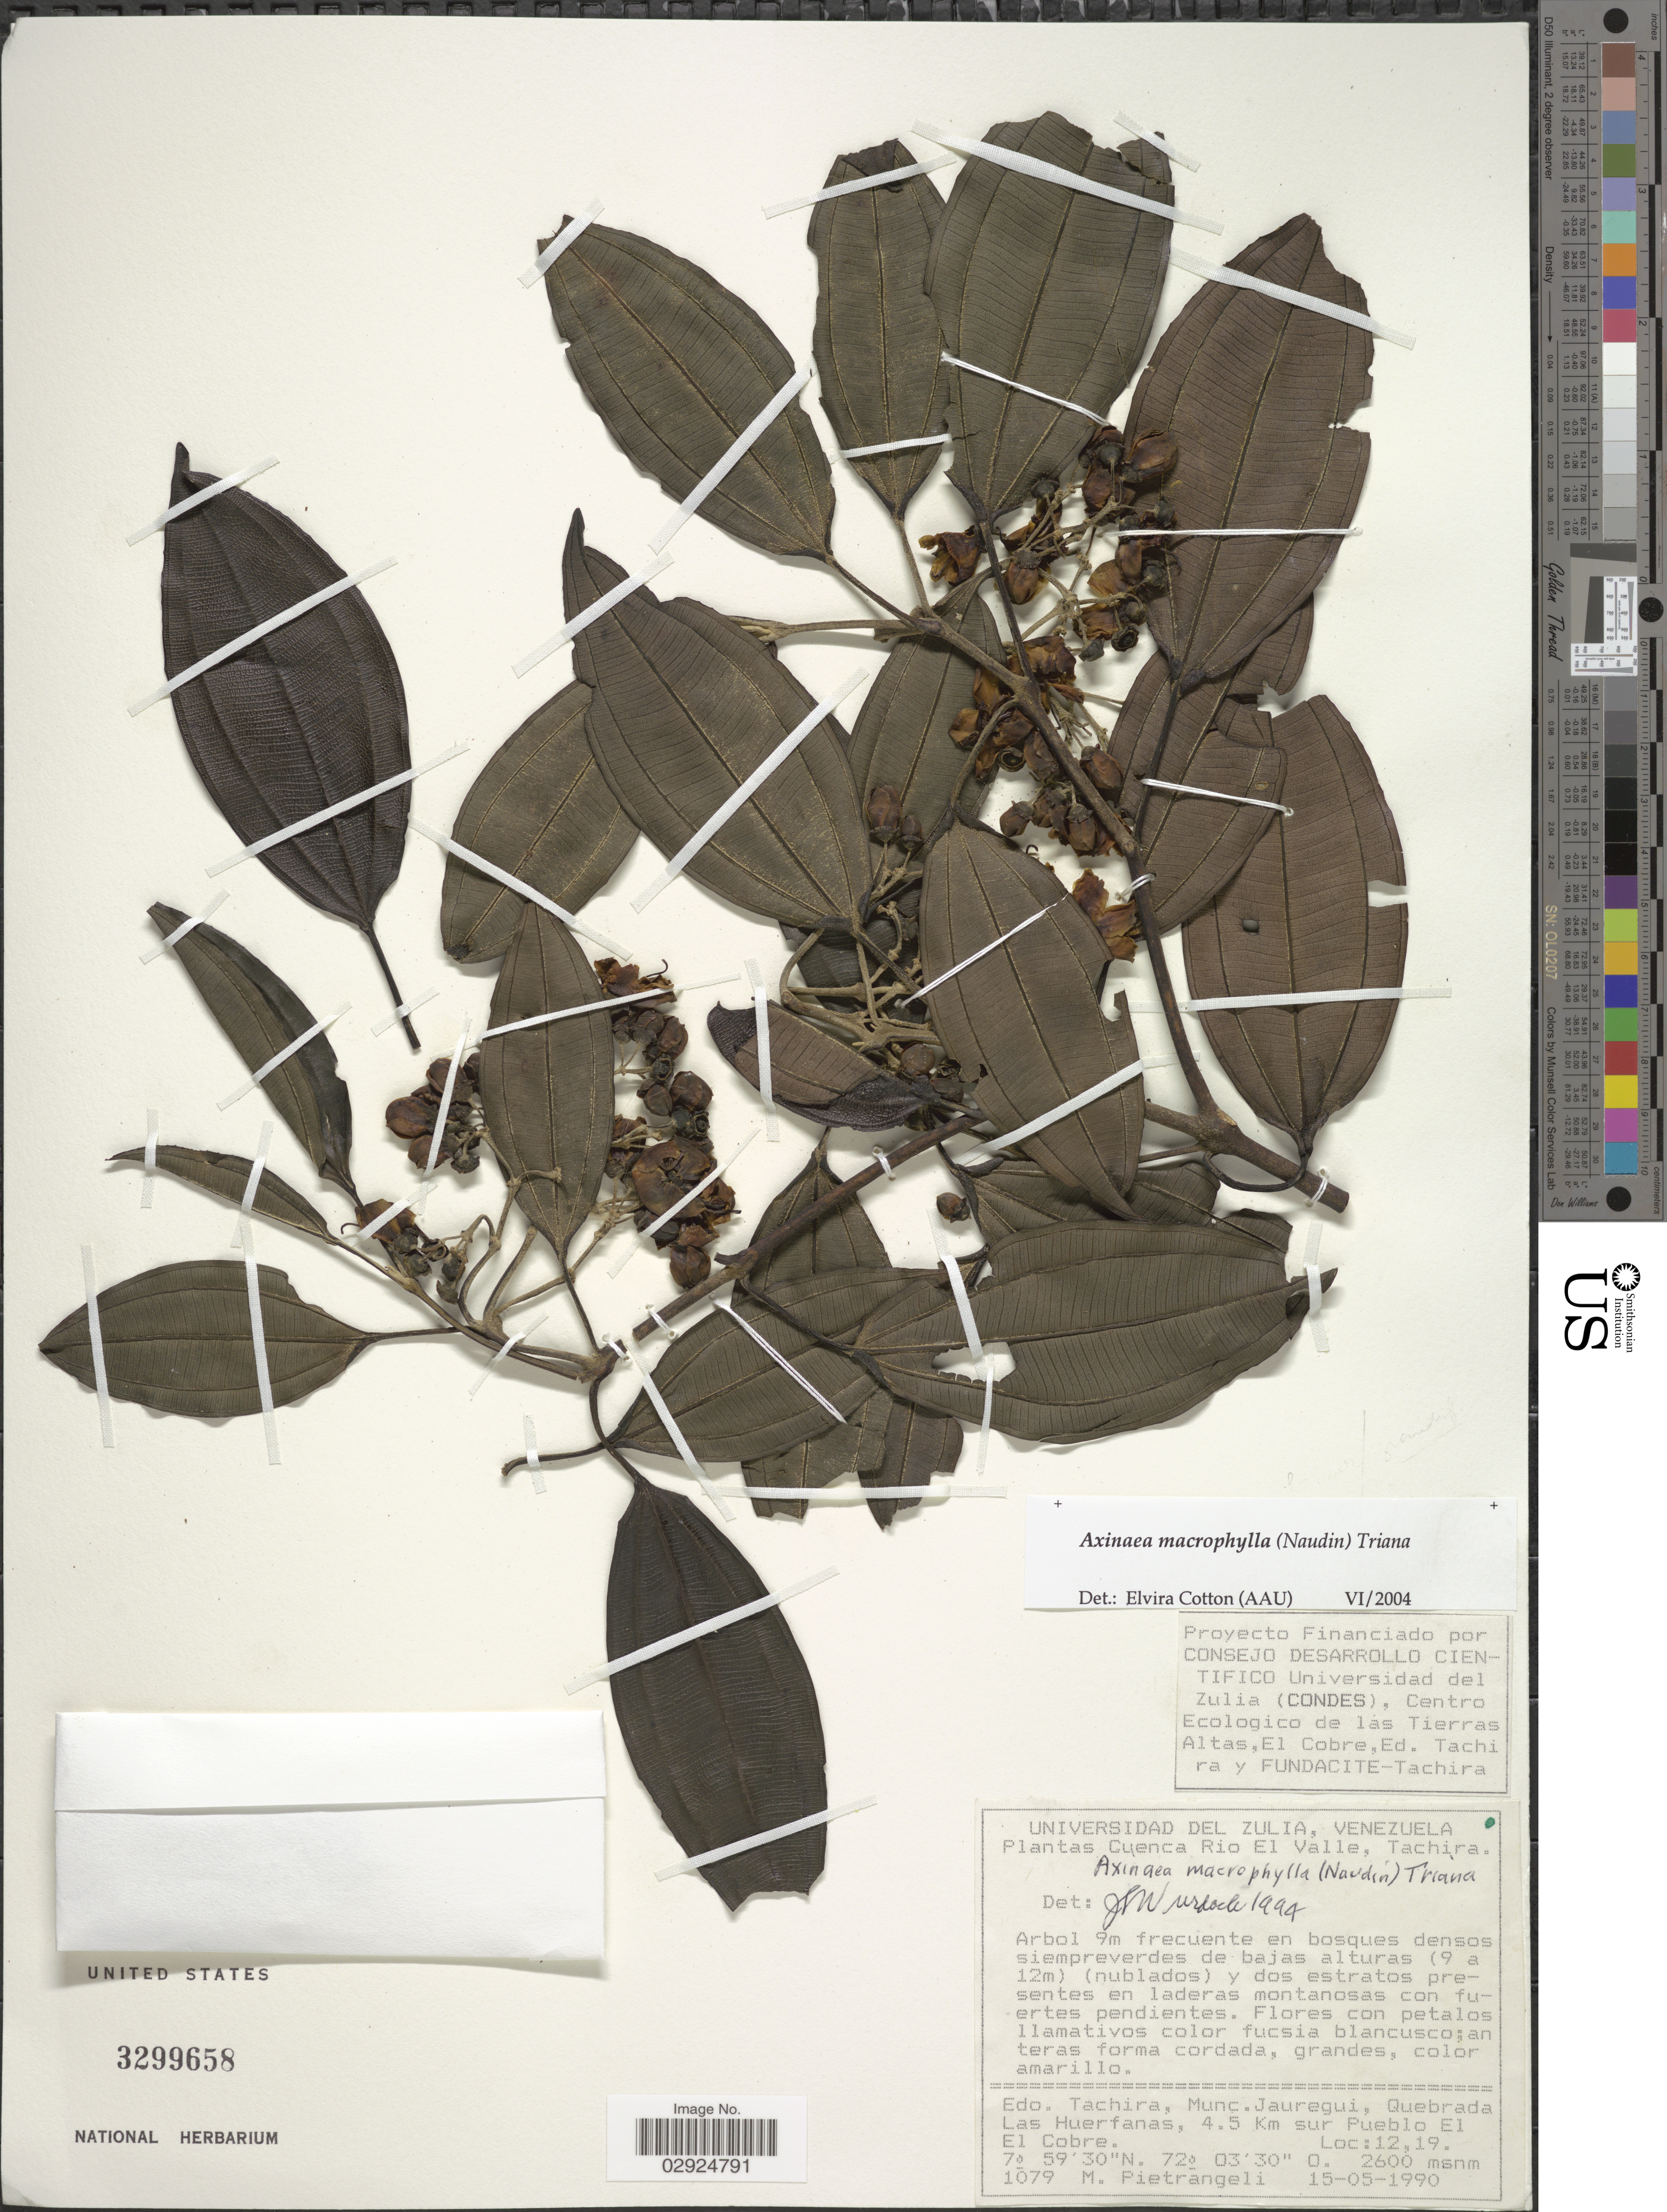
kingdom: Plantae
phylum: Tracheophyta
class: Magnoliopsida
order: Myrtales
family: Melastomataceae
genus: Axinaea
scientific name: Axinaea macrophylla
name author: (Naudin) Triana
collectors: M. Pietrangeli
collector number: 1079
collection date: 1990-05-15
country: Venezuela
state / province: Tachira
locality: Edo. Tachira, Munc. Jauregui, Quebrada Las Huerfanas, 4.5 Km sur Pueblo El. El Cobre.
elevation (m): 2600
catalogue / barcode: US 3299658